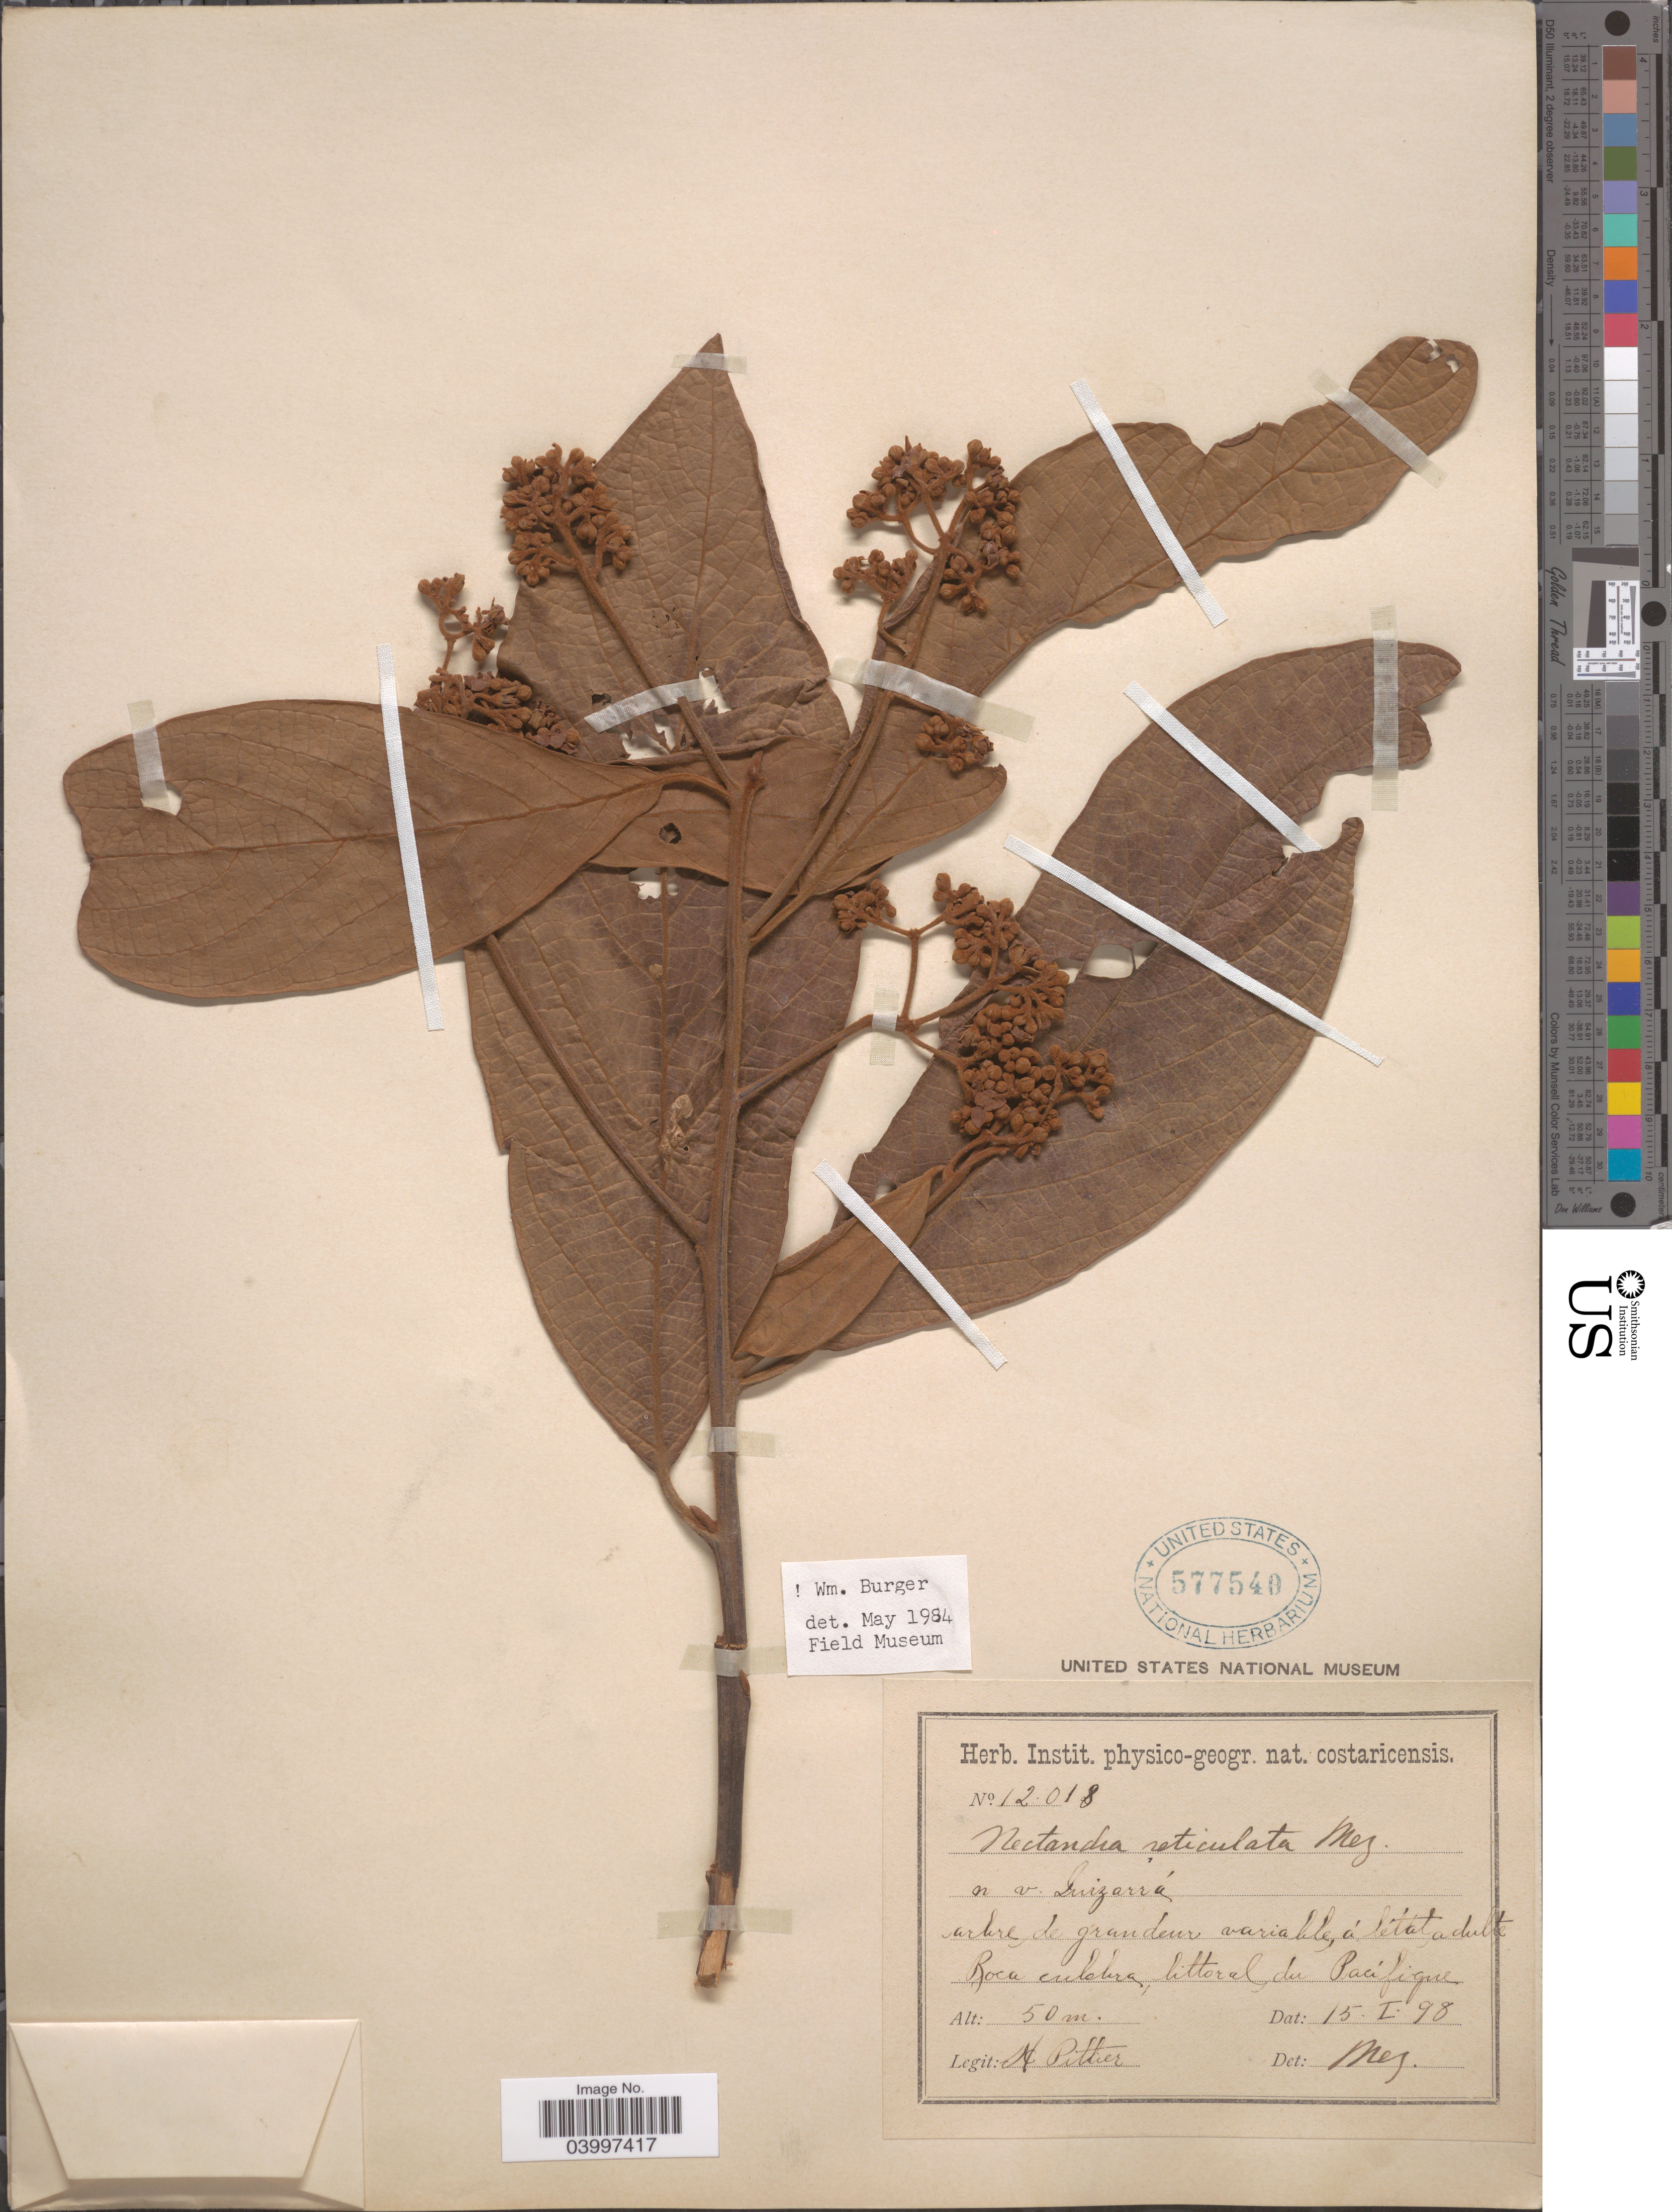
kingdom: Plantae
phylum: Tracheophyta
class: Magnoliopsida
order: Laurales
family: Lauraceae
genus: Nectandra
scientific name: Nectandra reticulata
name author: (Ruiz & Pav.) Mez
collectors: H. F. Pittier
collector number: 12018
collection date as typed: Transcribed d/m/y: 15/1/98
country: Costa Rica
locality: Boca culebra, littoral du Pacífique.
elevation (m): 50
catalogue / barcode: US 577540